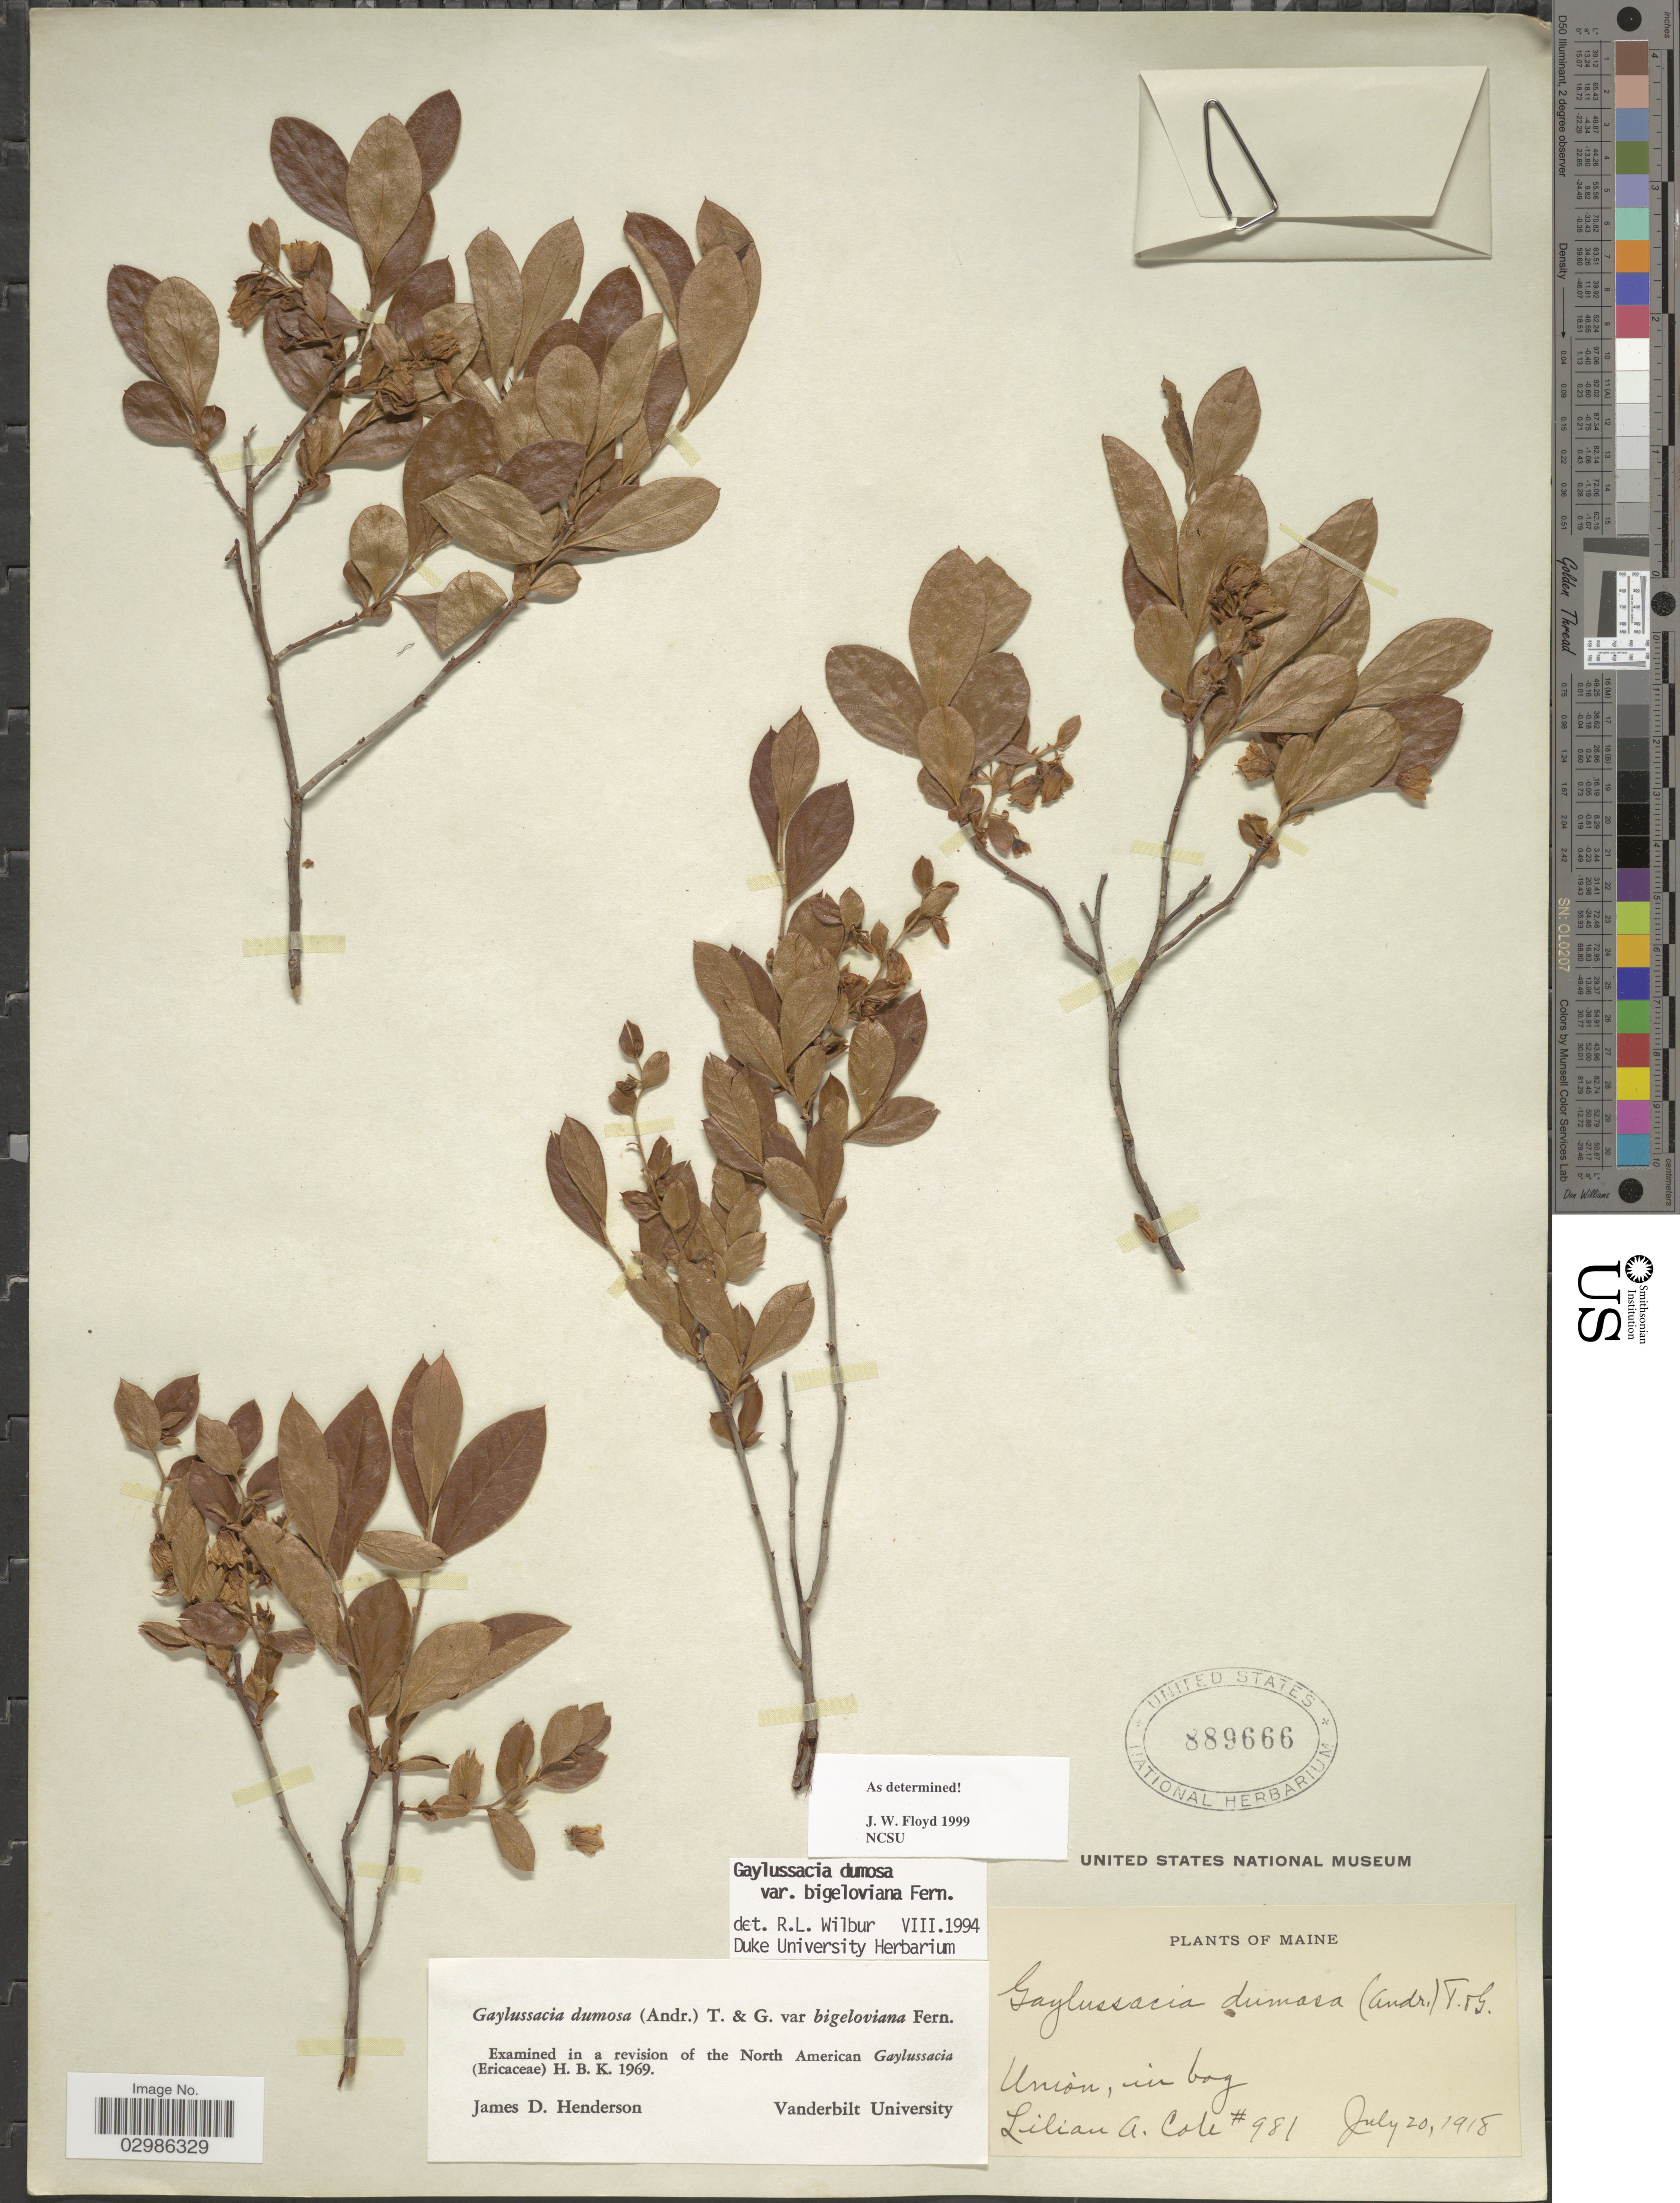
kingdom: Plantae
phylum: Tracheophyta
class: Magnoliopsida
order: Ericales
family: Ericaceae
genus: Gaylussacia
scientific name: Gaylussacia dumosa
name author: (Andrews) Torr. & A. Gray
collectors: L. A. Cole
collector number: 981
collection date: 1918-07-20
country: United States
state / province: Maine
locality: Union, in bog.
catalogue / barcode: US 889666